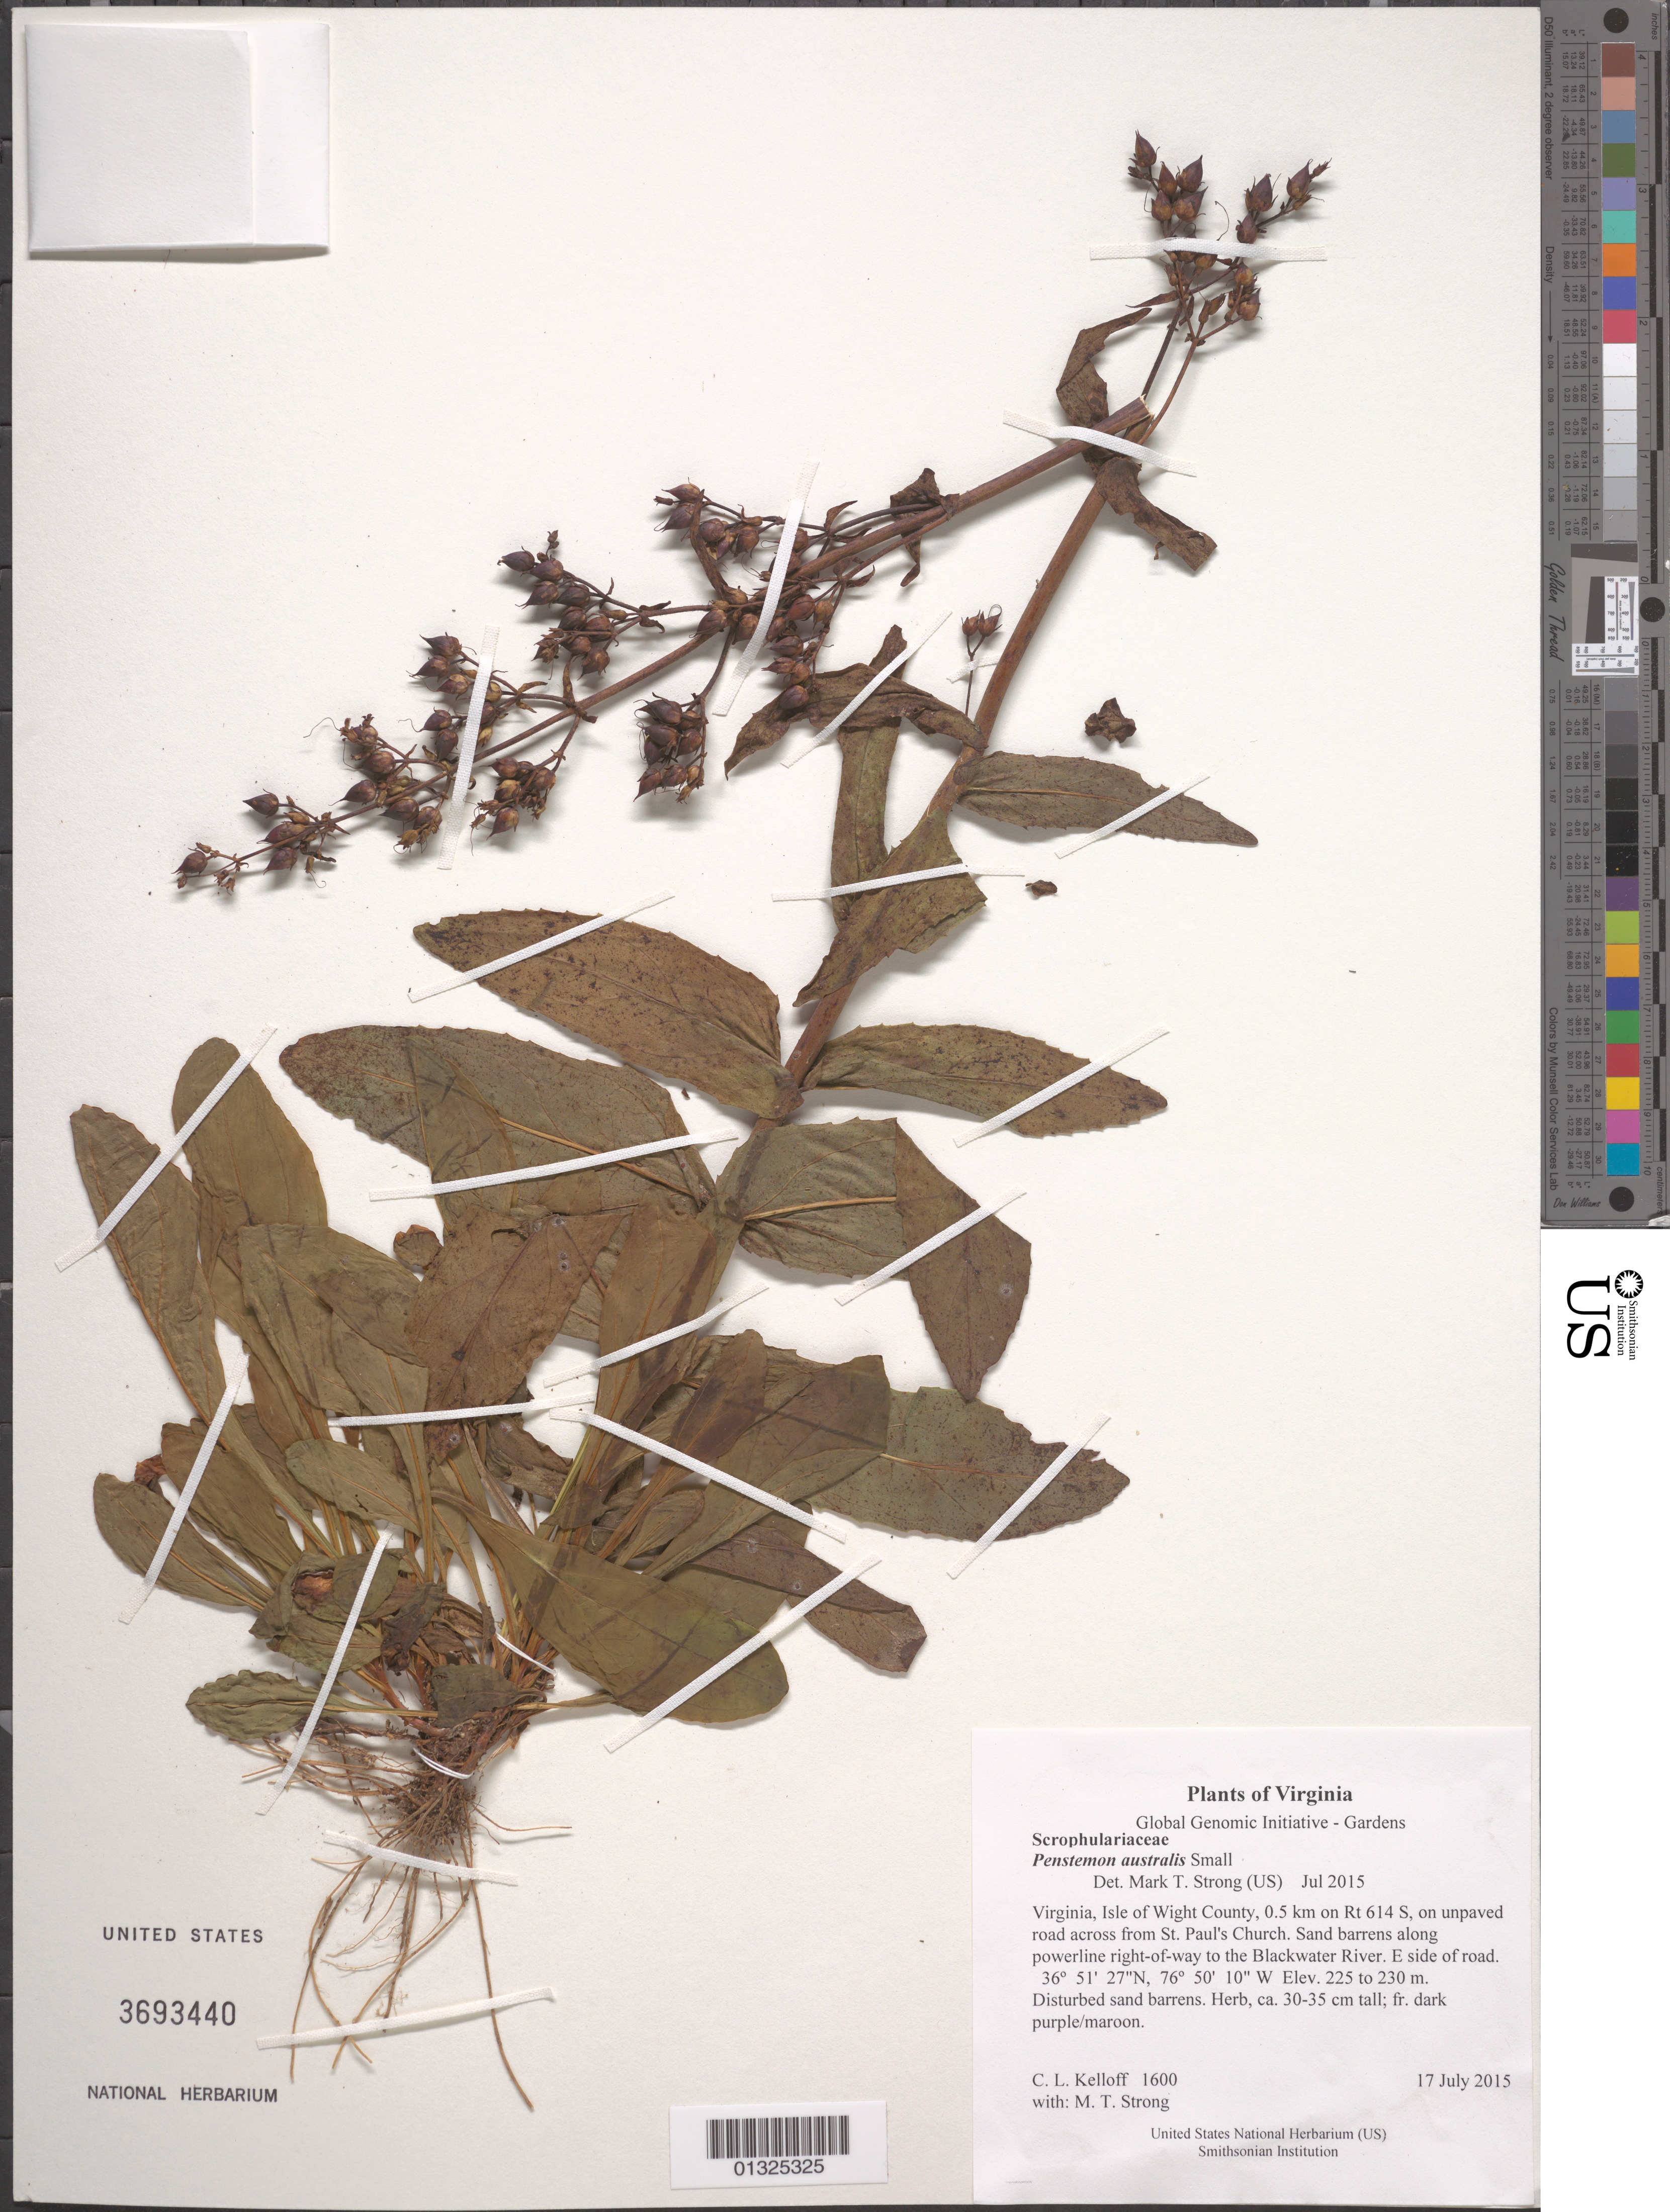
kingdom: Plantae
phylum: Tracheophyta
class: Magnoliopsida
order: Lamiales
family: Plantaginaceae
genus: Penstemon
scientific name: Penstemon australis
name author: Small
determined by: Strong, M. T., (US), Smithsonian Institution - National Museum of Natural History (UNITED STATES)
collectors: C. L. Kelloff & M. T. Strong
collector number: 1600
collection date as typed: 17 July 2015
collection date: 2015-07-17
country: United States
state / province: Virginia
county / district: Isle of Wight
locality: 0.5 km on Rt 614 S, on unpaved road across from St. Paul's Church. Sand barrens along powerline right-of-way to the Blackwater River. E side of road.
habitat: Disturbed sand barrens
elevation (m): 225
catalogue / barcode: US 3693440